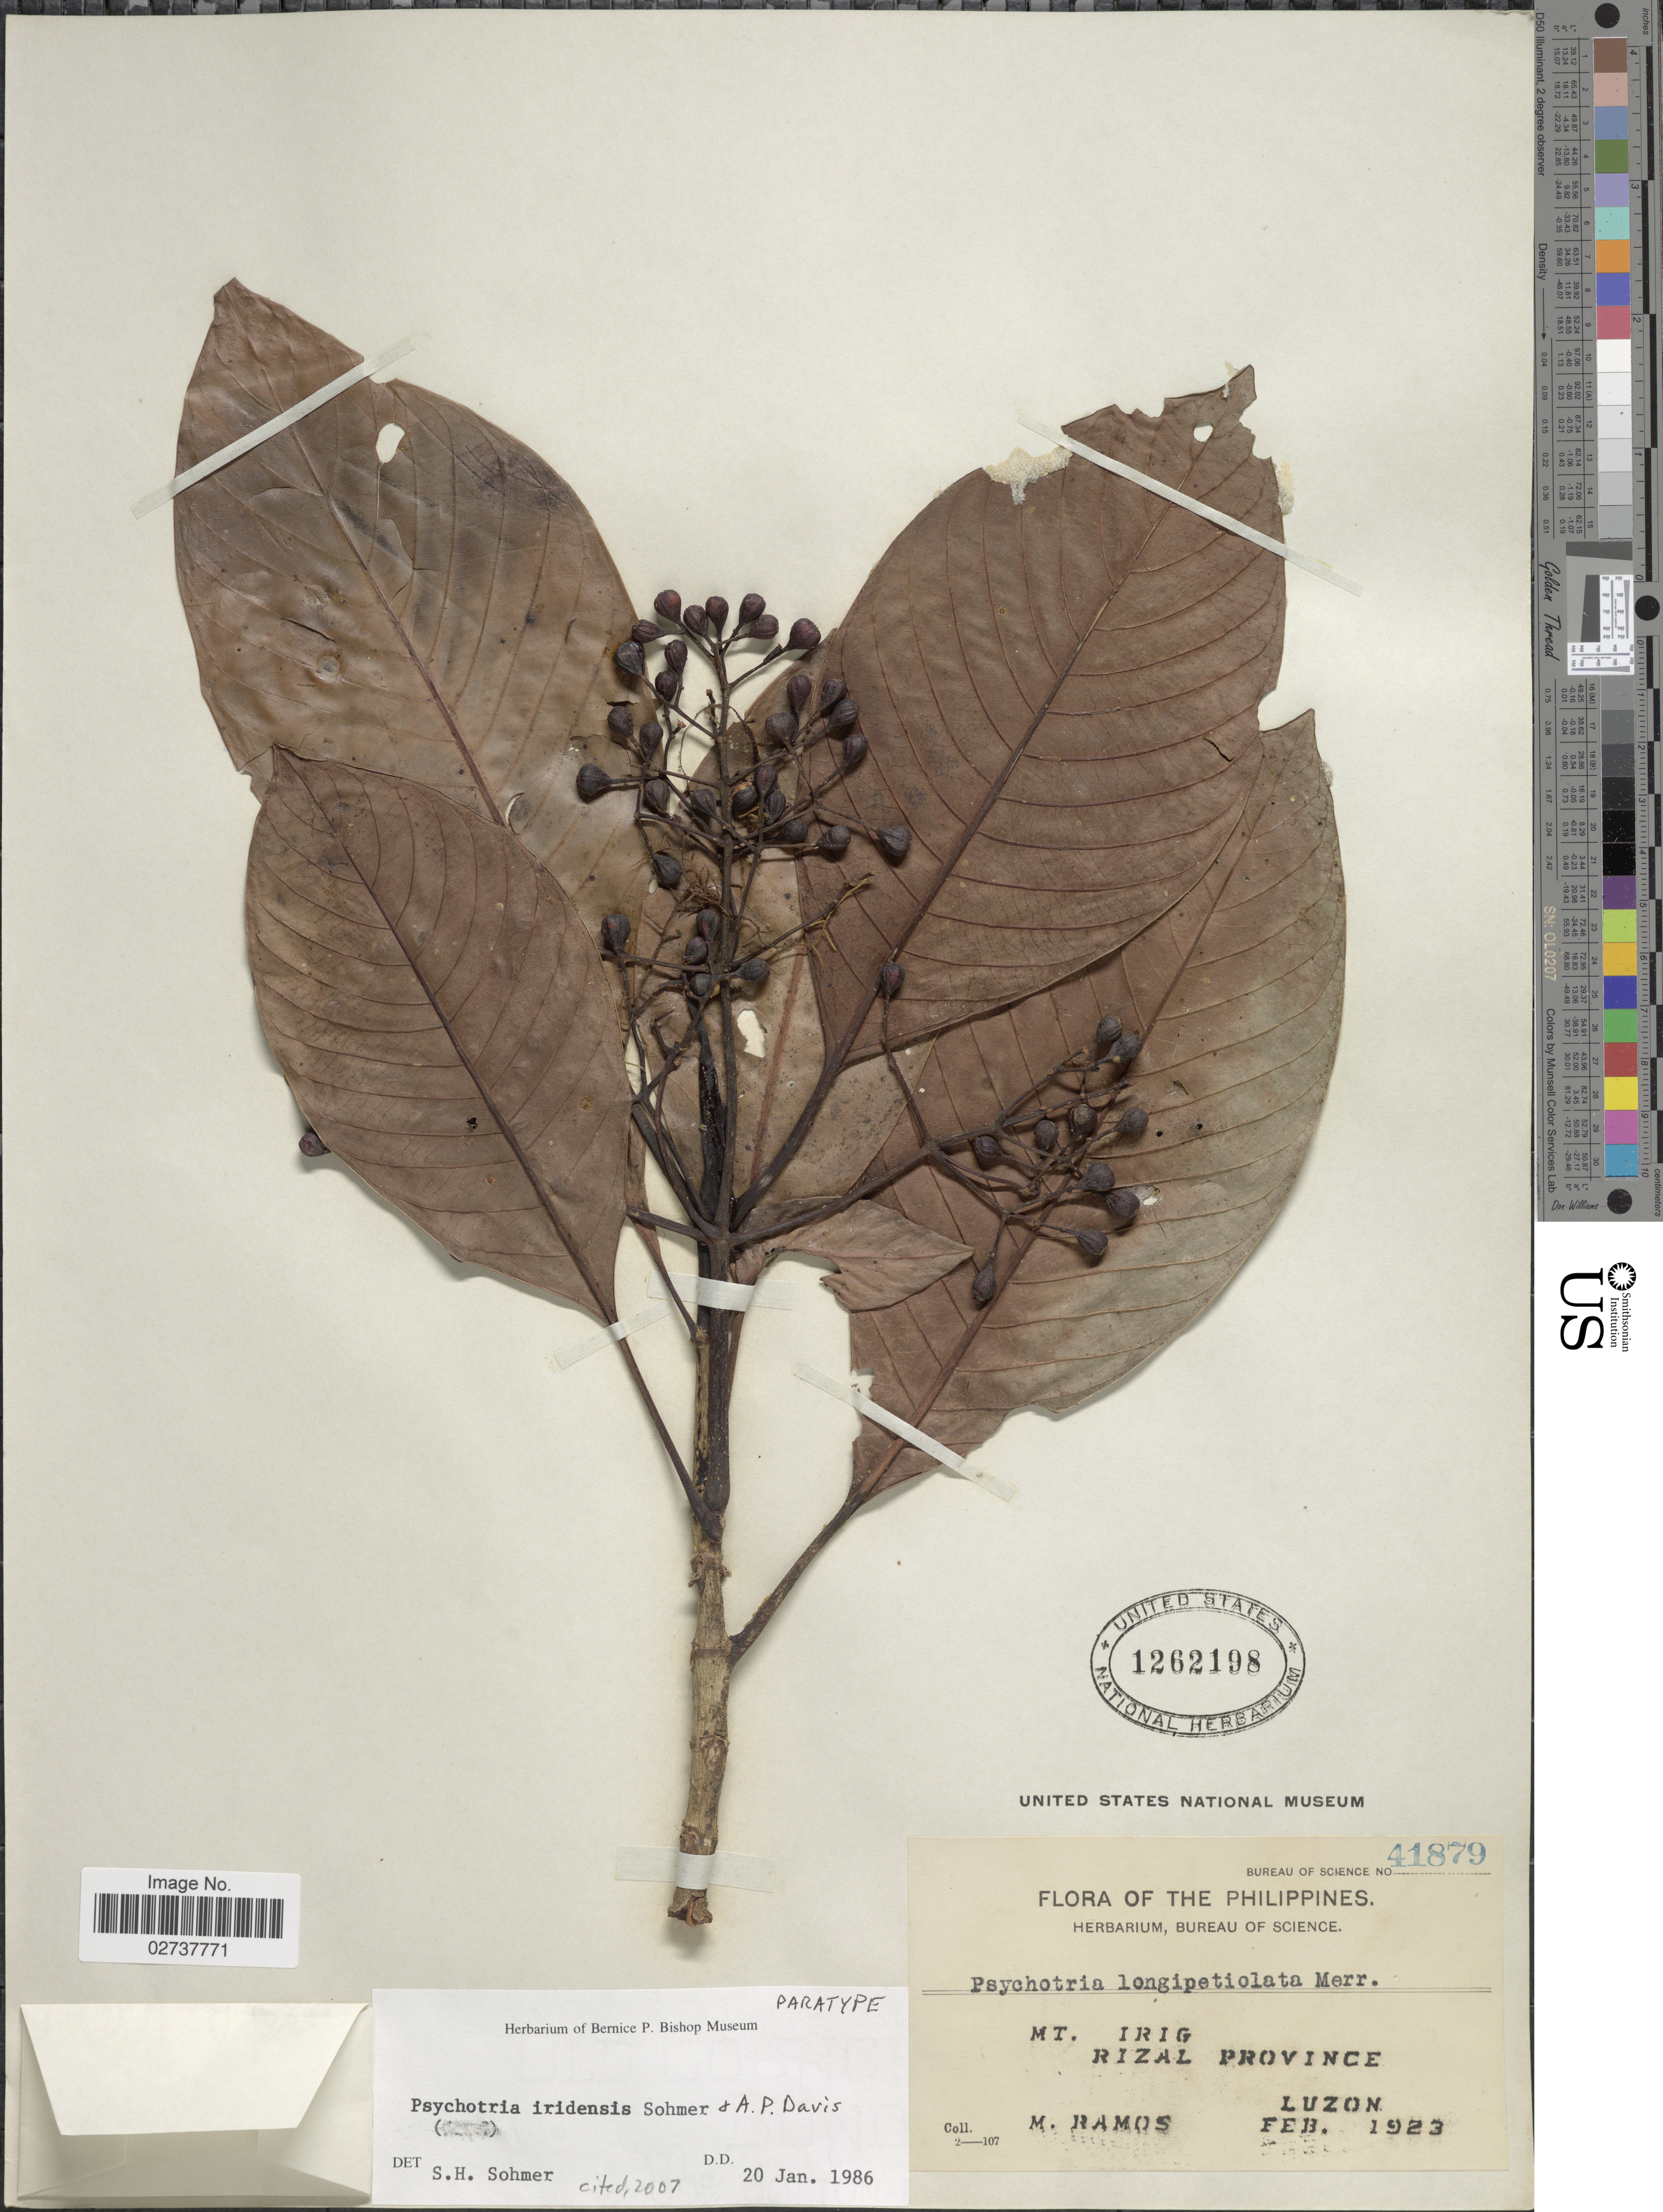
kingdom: Plantae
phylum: Tracheophyta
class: Magnoliopsida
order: Gentianales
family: Rubiaceae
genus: Psychotria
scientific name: Psychotria iridensis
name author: Sohmer & A.P. Davis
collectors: M. Ramos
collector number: Bureau of Science 41879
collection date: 1923-02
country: Philippines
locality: Mt. Irig Rizal Province Luzon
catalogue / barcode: US 1262198